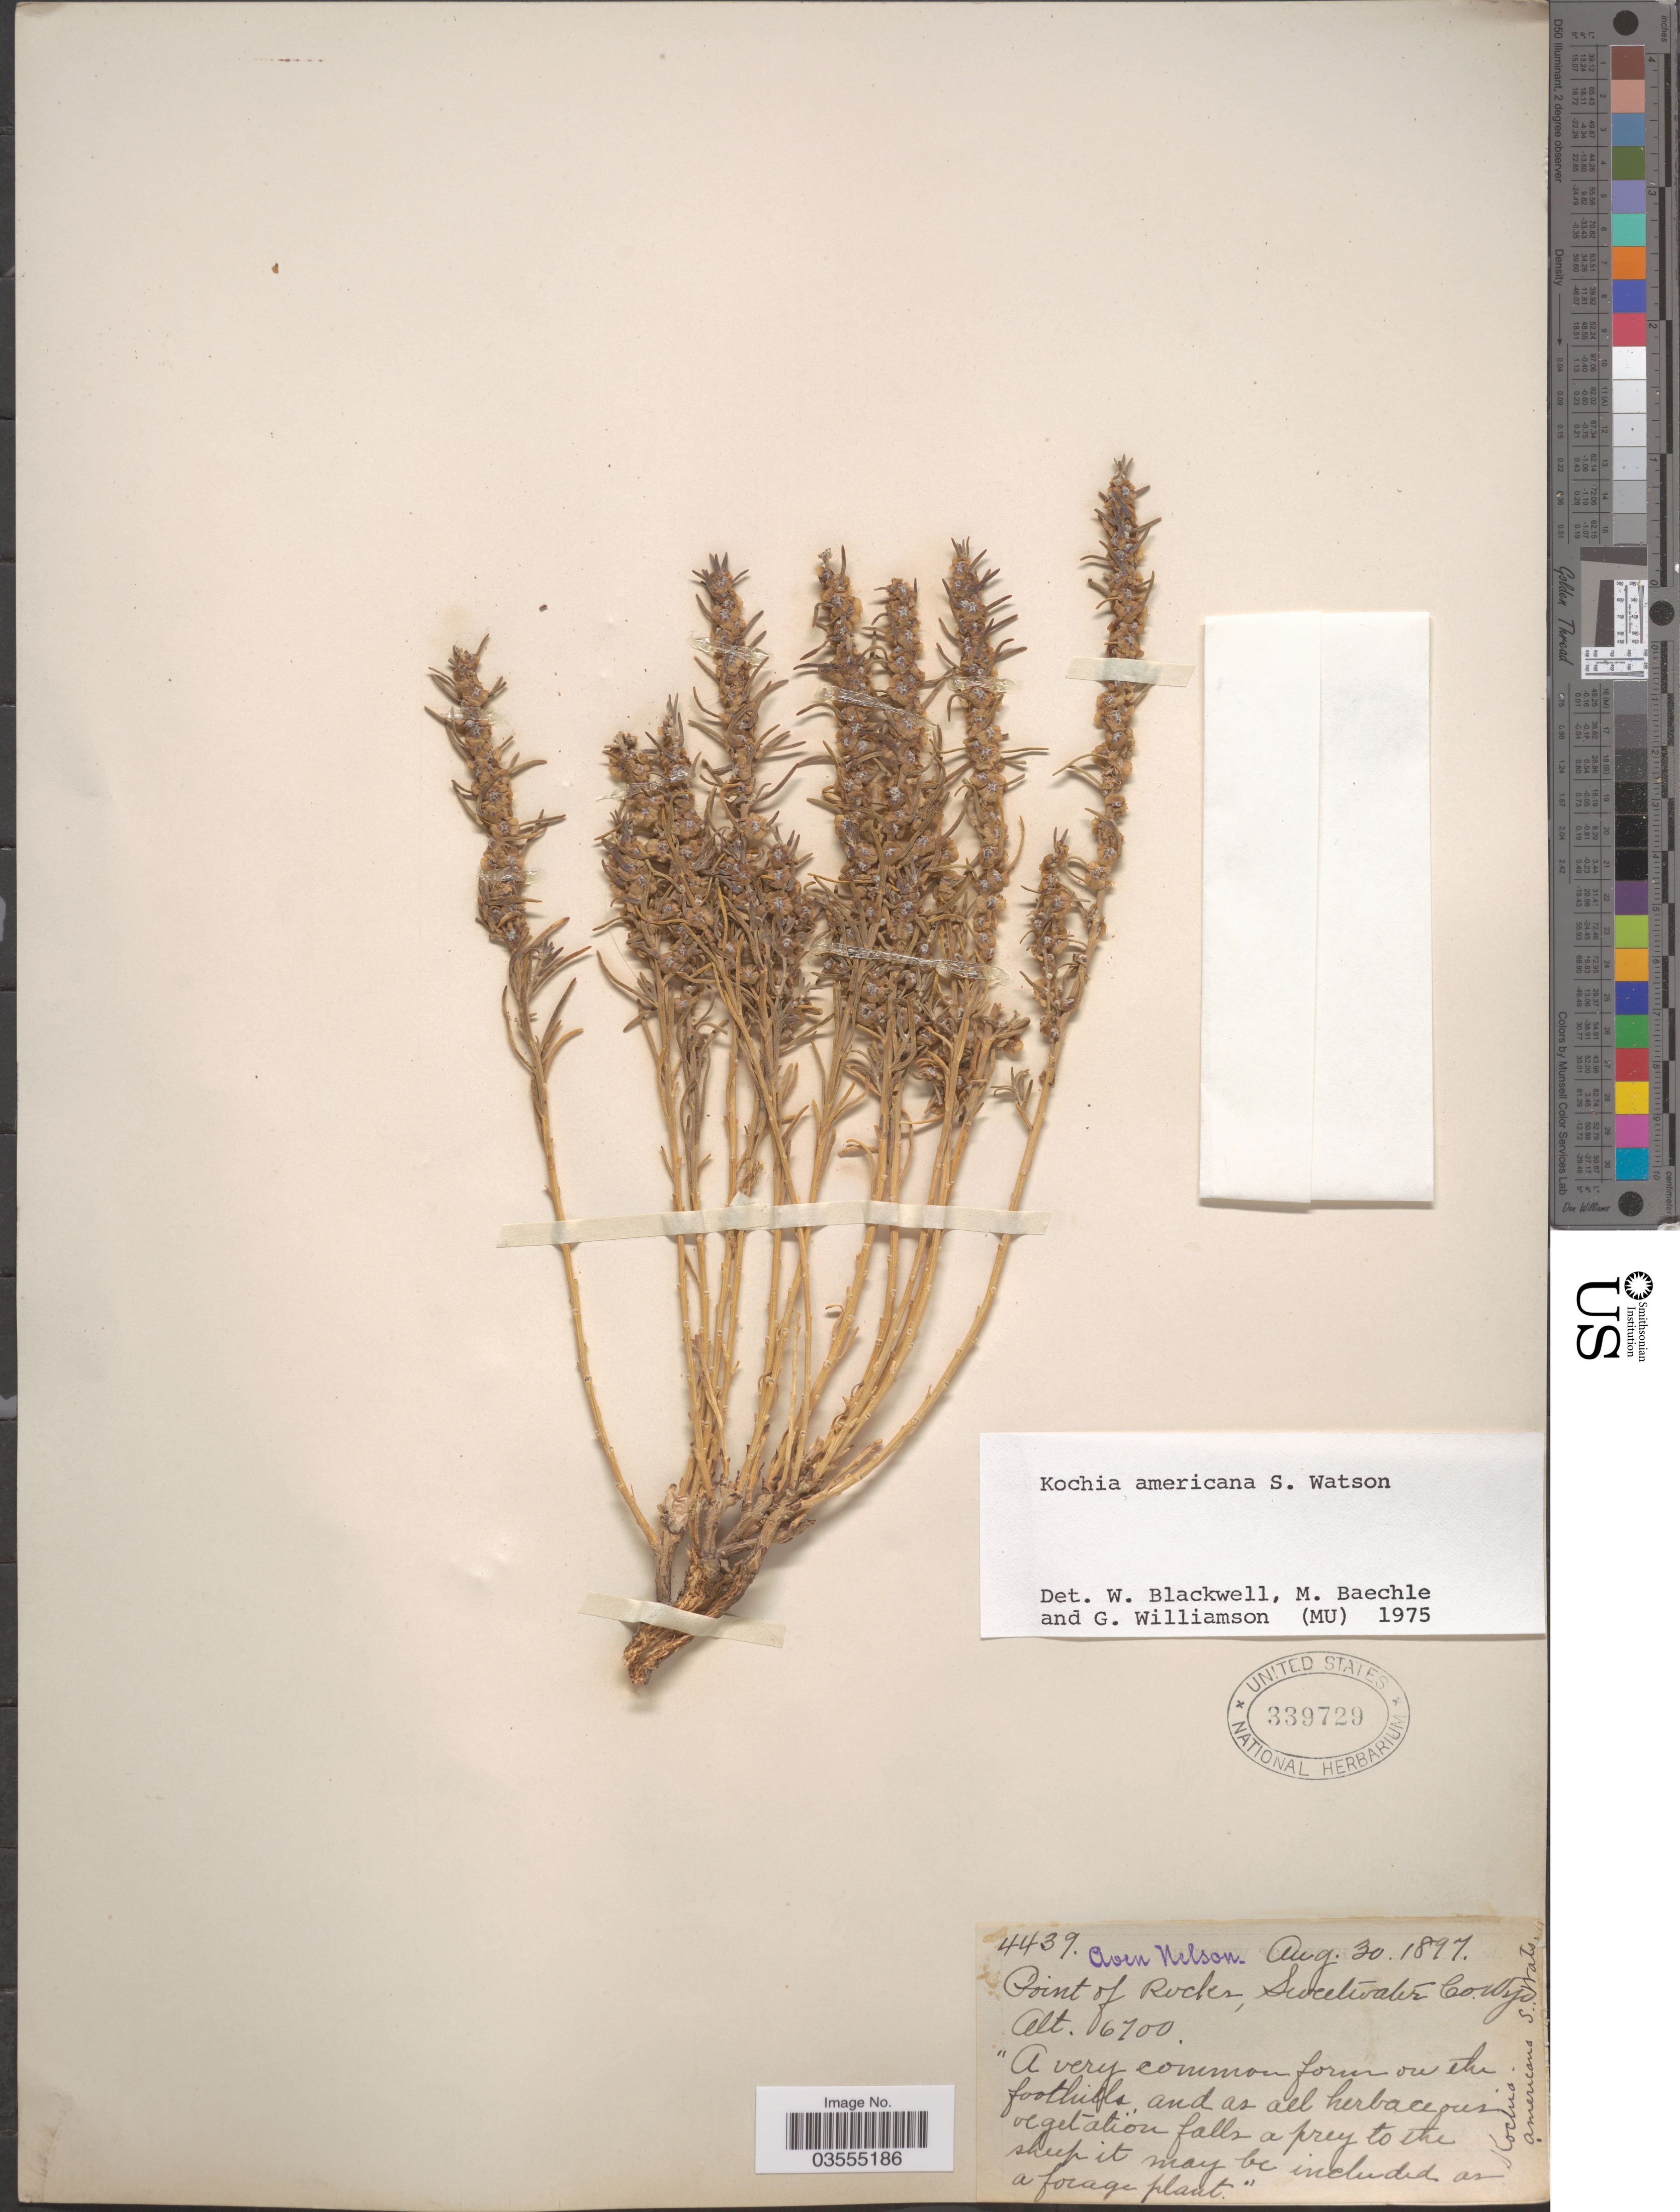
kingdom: Plantae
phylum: Tracheophyta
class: Magnoliopsida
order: Caryophyllales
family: Amaranthaceae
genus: Neokochia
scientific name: Neokochia americana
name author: (S. Watson) G.L. Chu & S.C. Sand.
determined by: U.S. National Herbarium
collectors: A. Nelson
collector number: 4439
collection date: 1897-08-30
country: United States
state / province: Wyoming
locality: Point of Rocks, Sweetwater County.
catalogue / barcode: US 339729